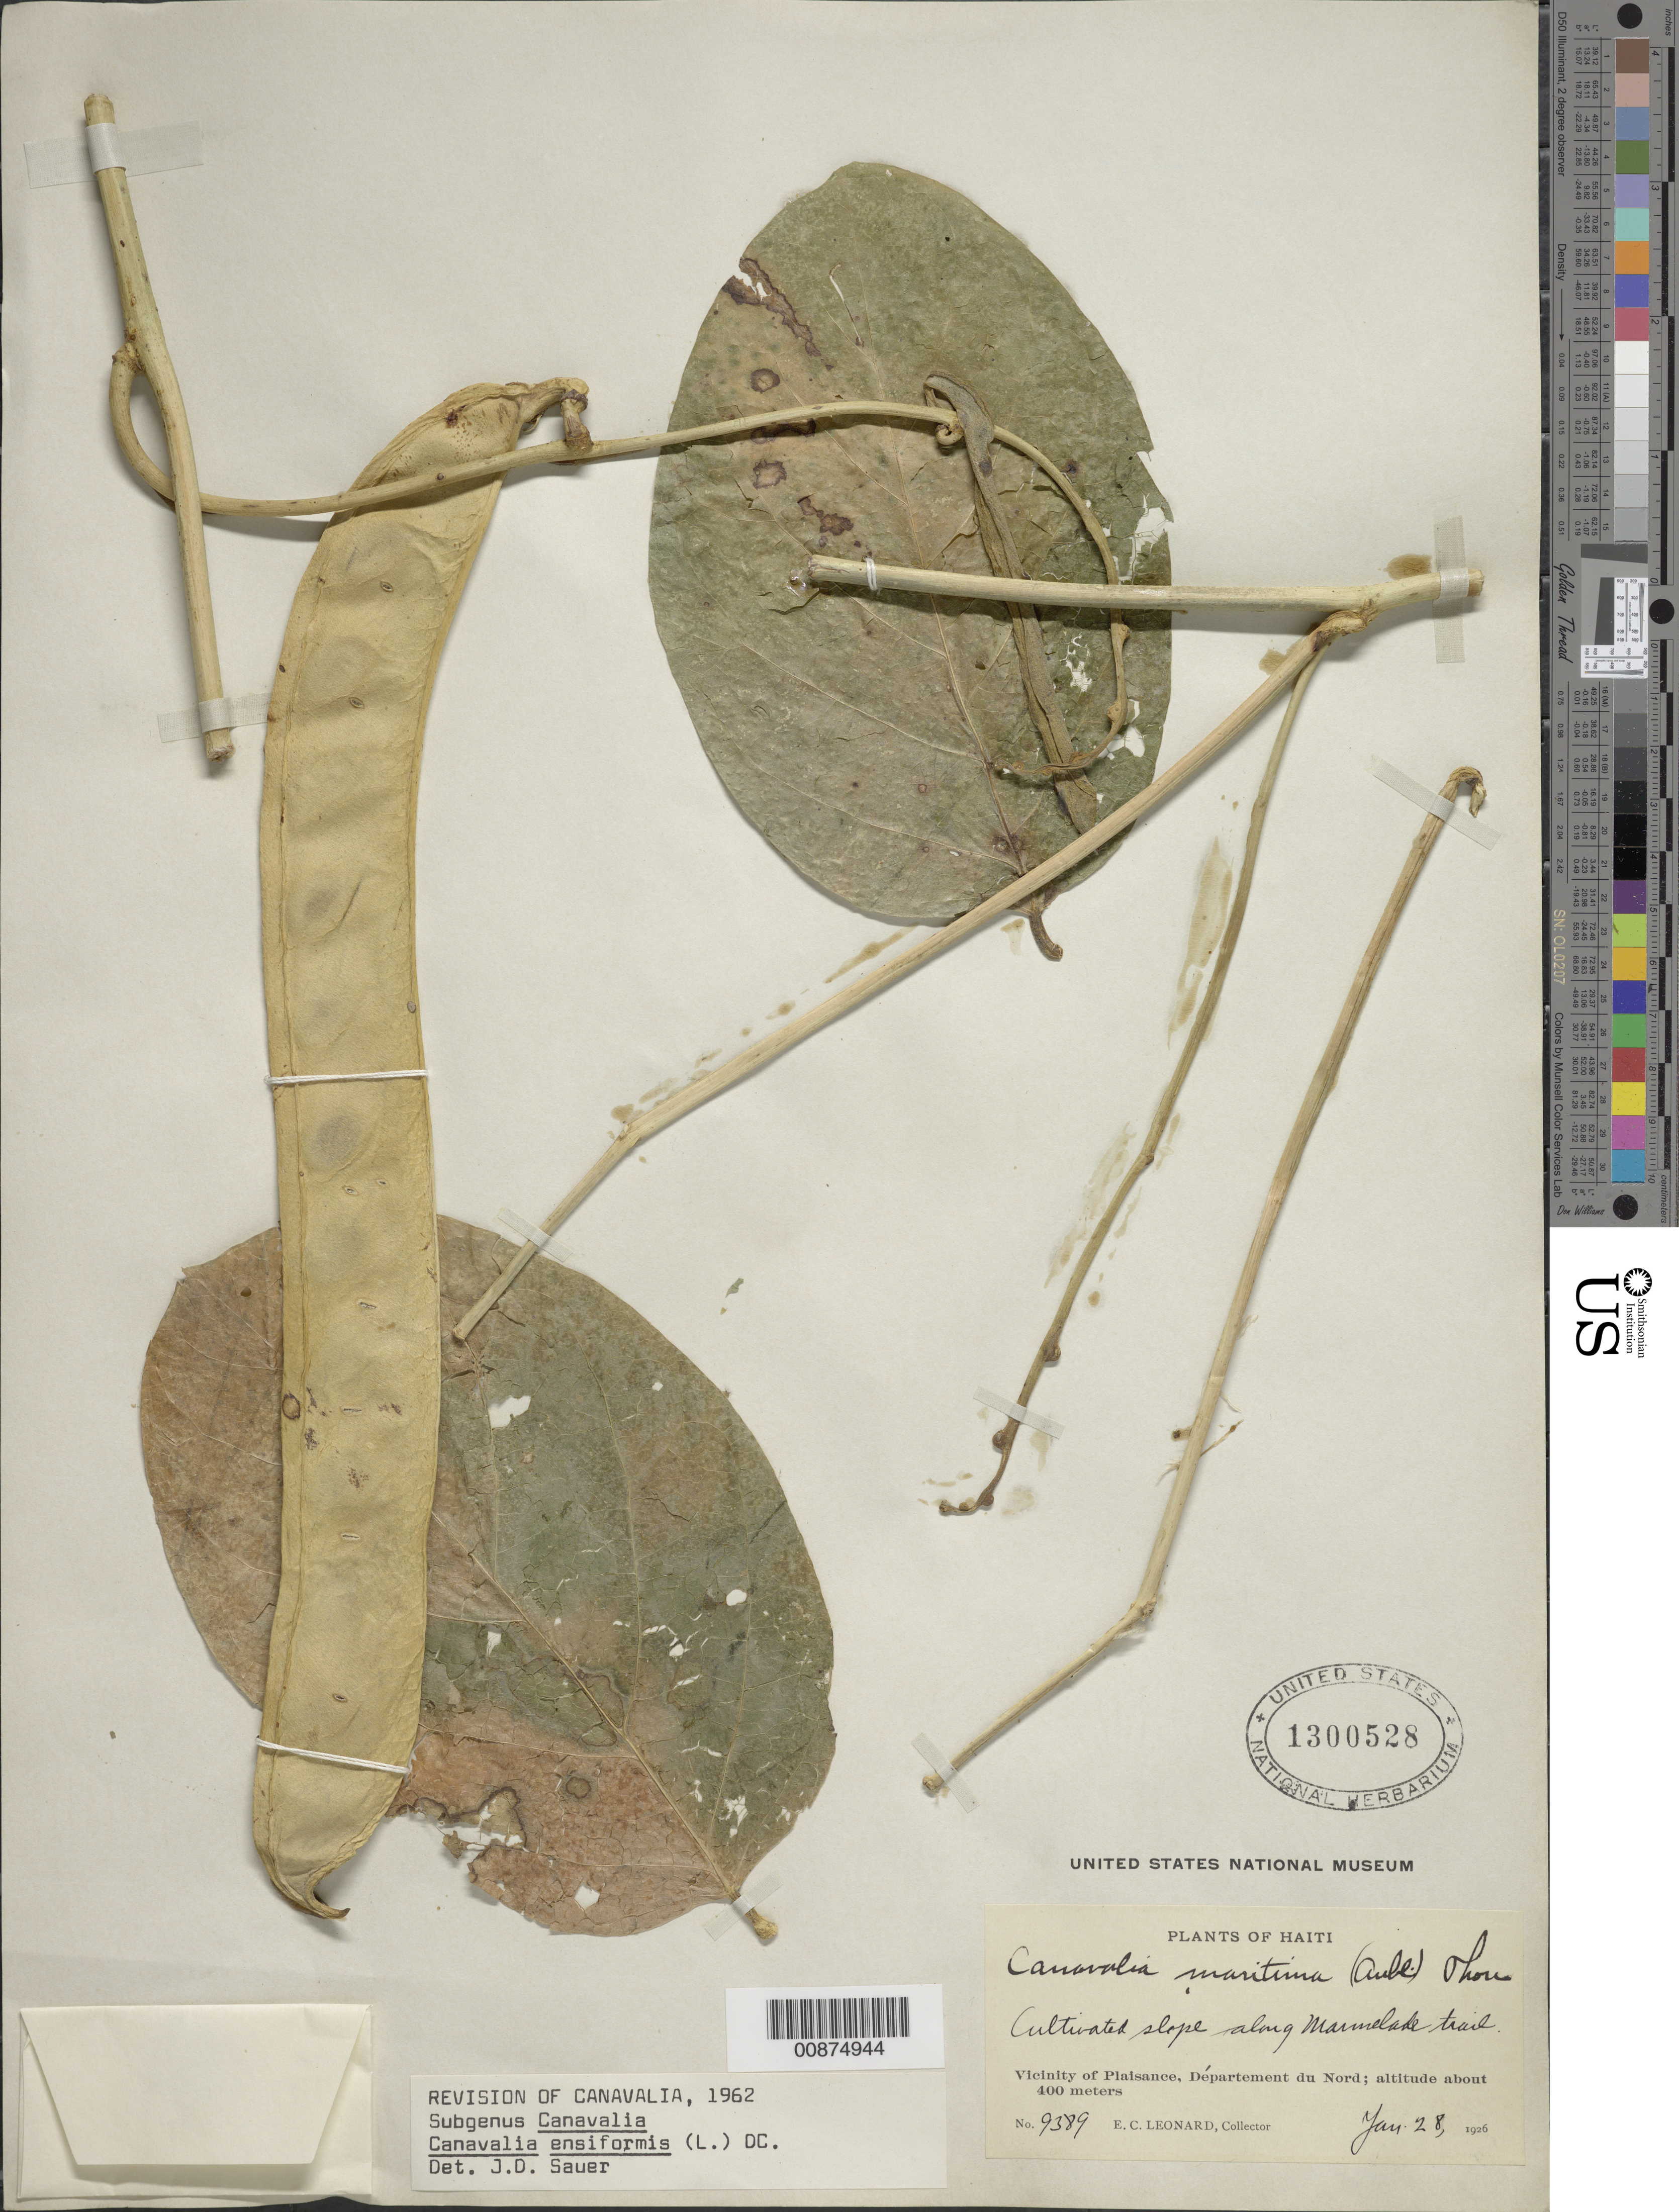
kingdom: Plantae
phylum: Tracheophyta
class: Magnoliopsida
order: Fabales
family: Fabaceae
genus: Canavalia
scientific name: Canavalia ensiformis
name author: (L.) DC.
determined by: Sauer, J. D.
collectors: E. C. Leonard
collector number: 9389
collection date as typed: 28 Jan 1926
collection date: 1926-01-28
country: Haiti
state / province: Nord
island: Hispaniola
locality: Vicinity of Plaisance. Along Marmelade trail.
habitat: Cultivated slope. Along trail.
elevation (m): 400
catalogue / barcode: US 1300528